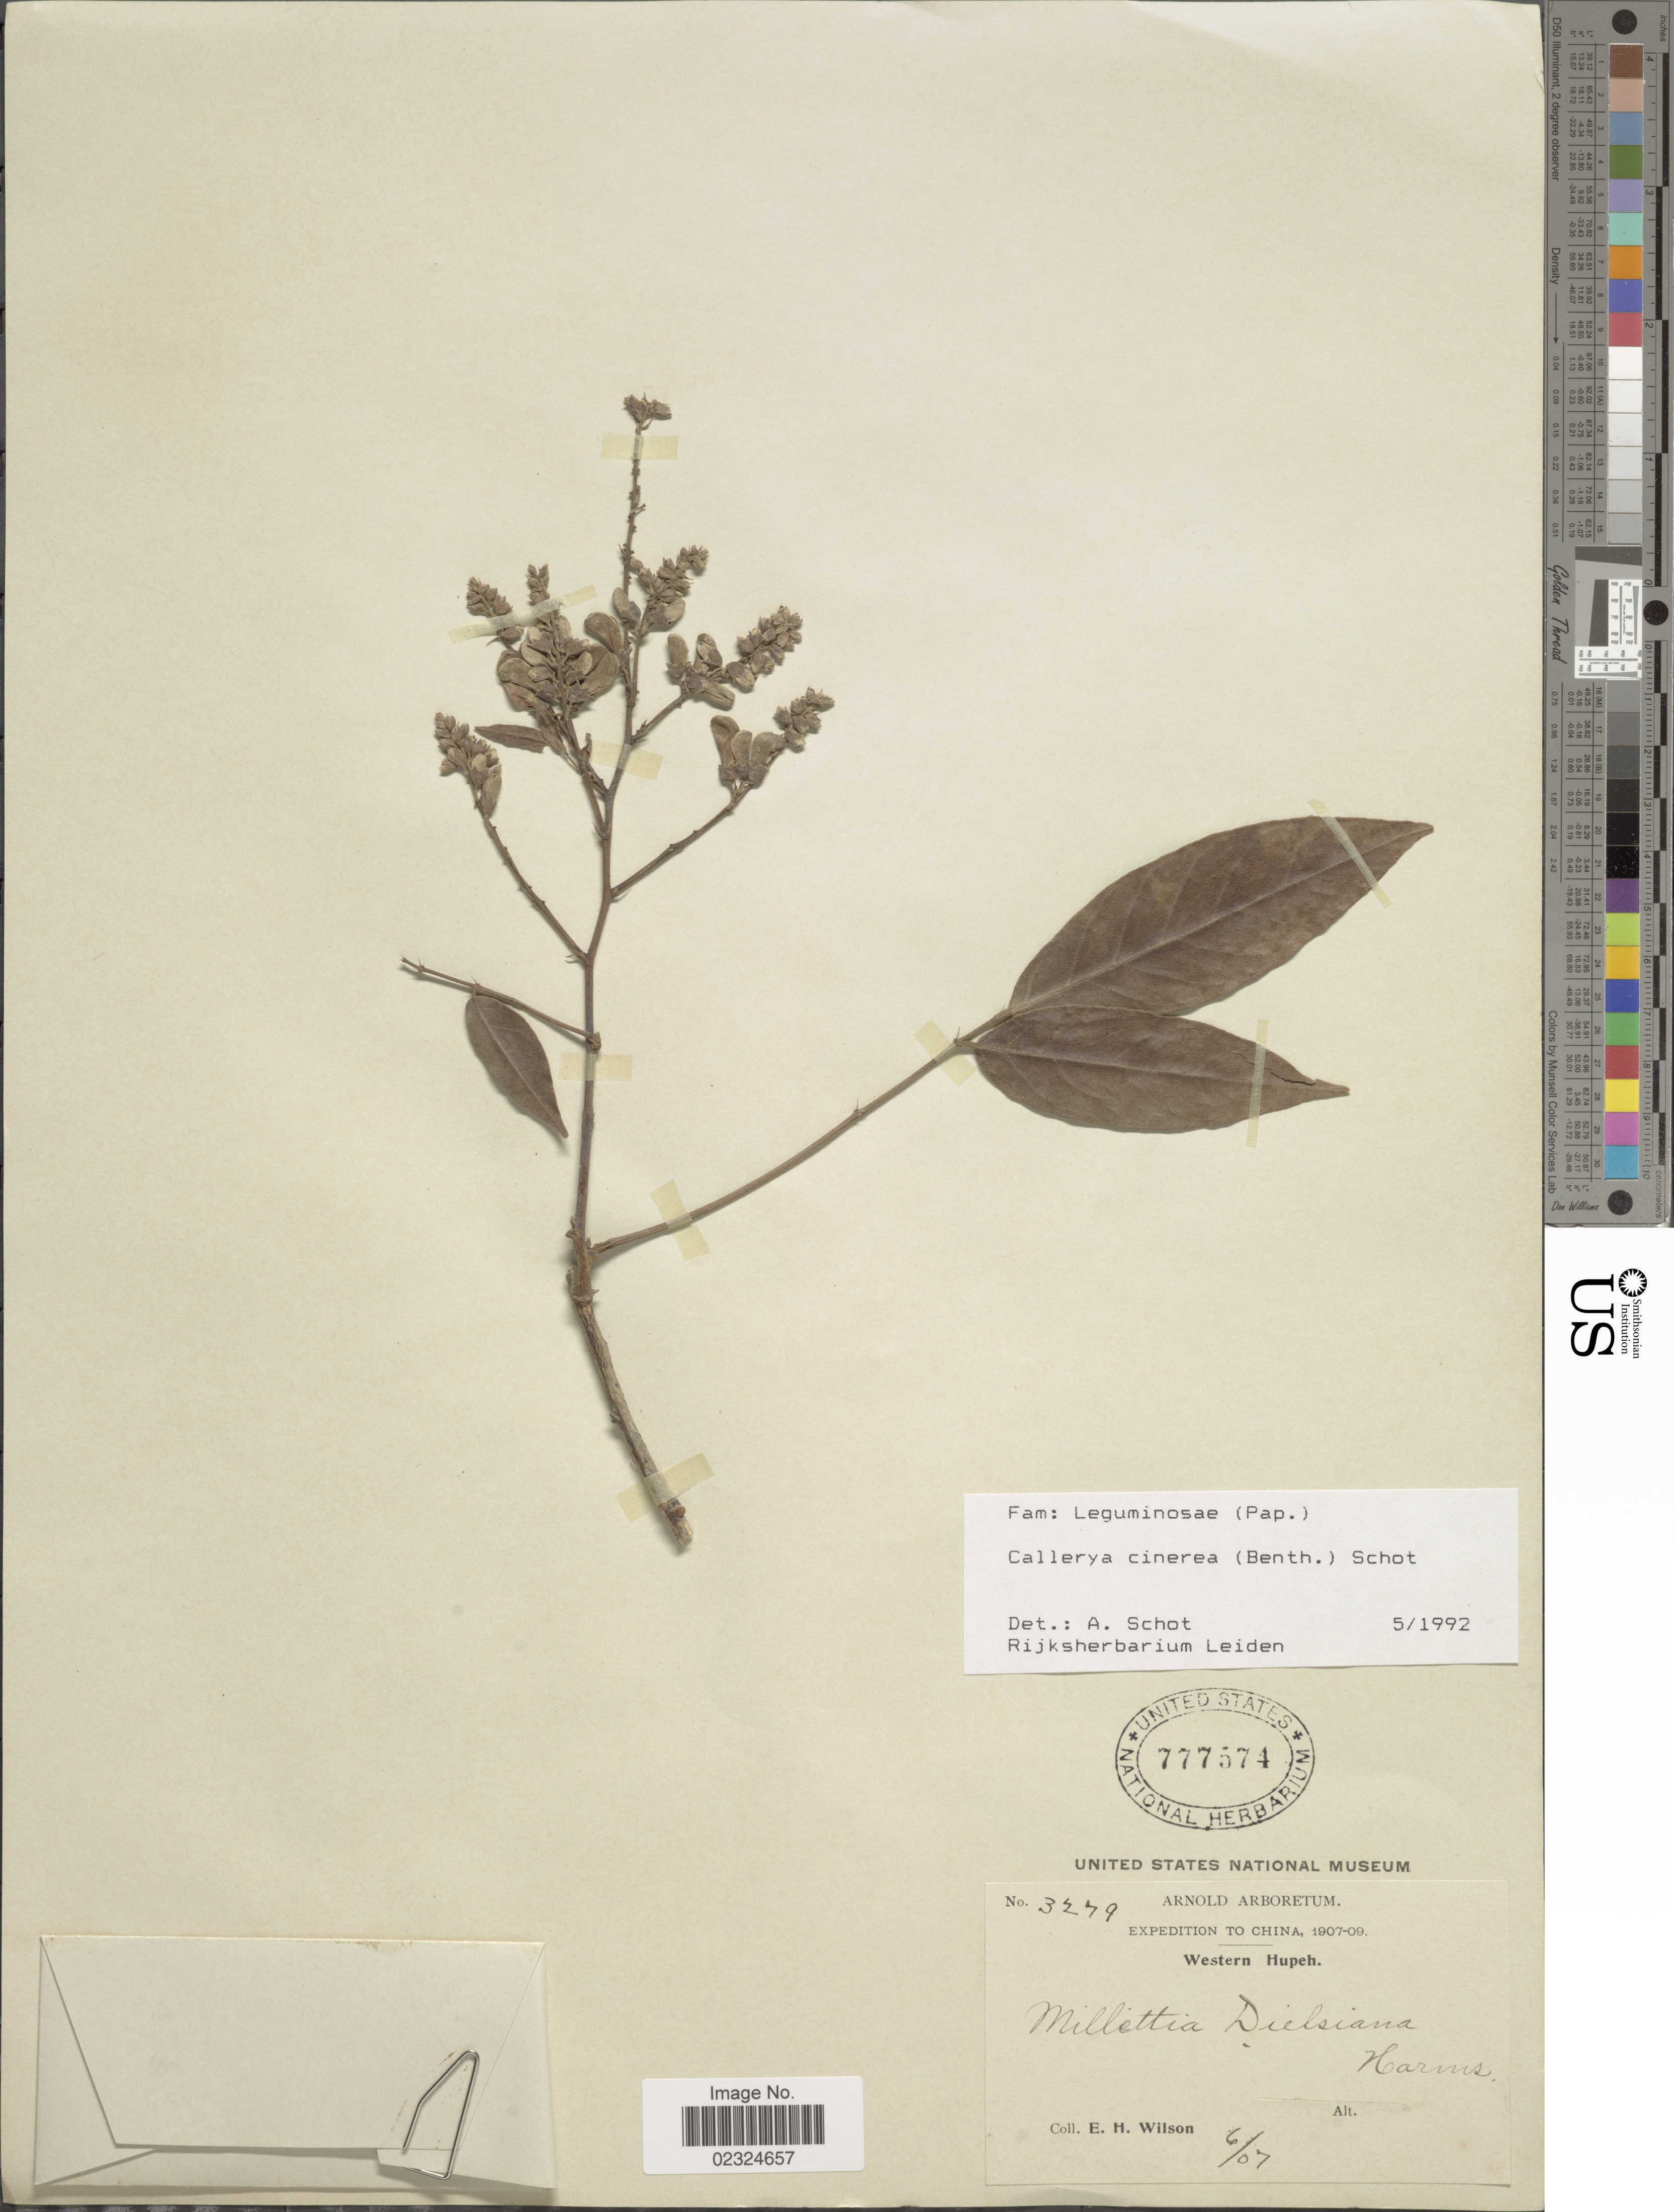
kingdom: Plantae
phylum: Tracheophyta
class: Magnoliopsida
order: Fabales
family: Fabaceae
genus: Callerya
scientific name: Callerya cinerea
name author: (Benth.) Schot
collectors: E. Wilson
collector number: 3249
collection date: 1907-06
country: China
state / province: Hubei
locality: Western Hupeh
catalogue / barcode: US 777574